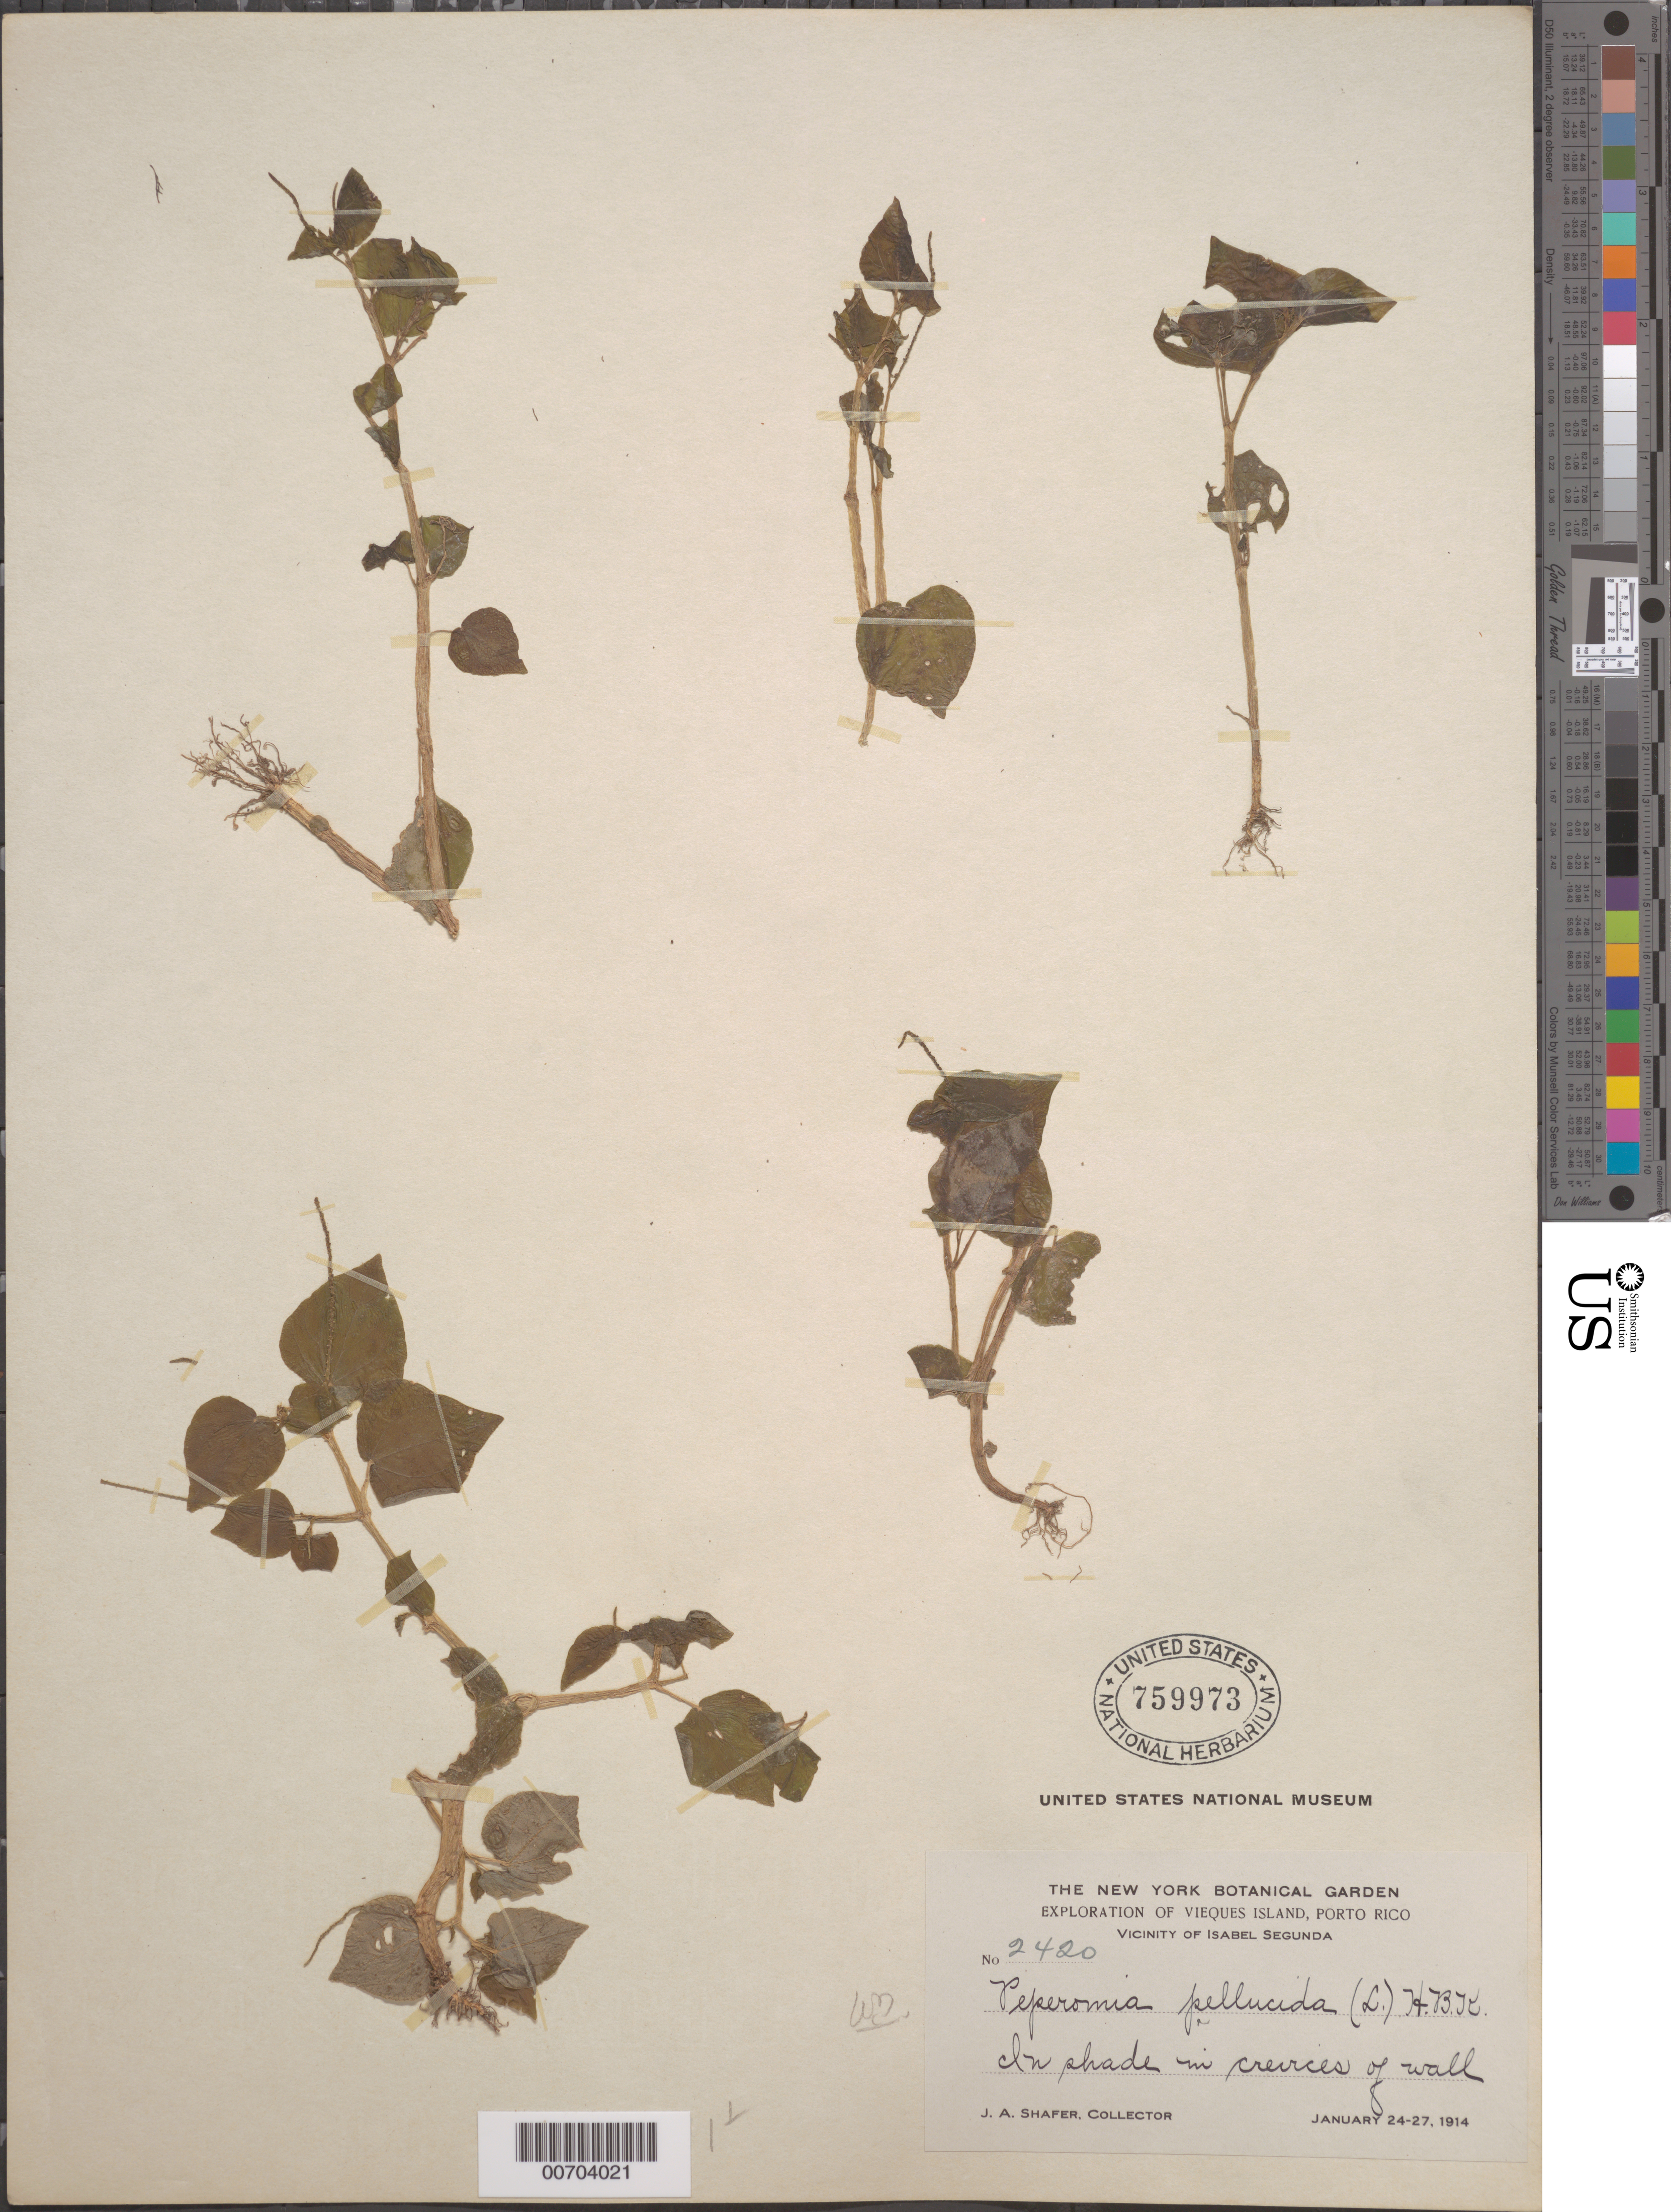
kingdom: Plantae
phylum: Tracheophyta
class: Magnoliopsida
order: Piperales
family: Piperaceae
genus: Peperomia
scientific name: Peperomia pellucida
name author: (L.) Kunth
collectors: J. A. Shafer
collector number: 2420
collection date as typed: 24 Jan 1914 to 27 Jan 1914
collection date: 1914-01-24/1914-01-27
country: Puerto Rico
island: Greater Antilles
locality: Isabel Sequnda, vic of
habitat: In shade in crevices of wall.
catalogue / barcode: US 759973